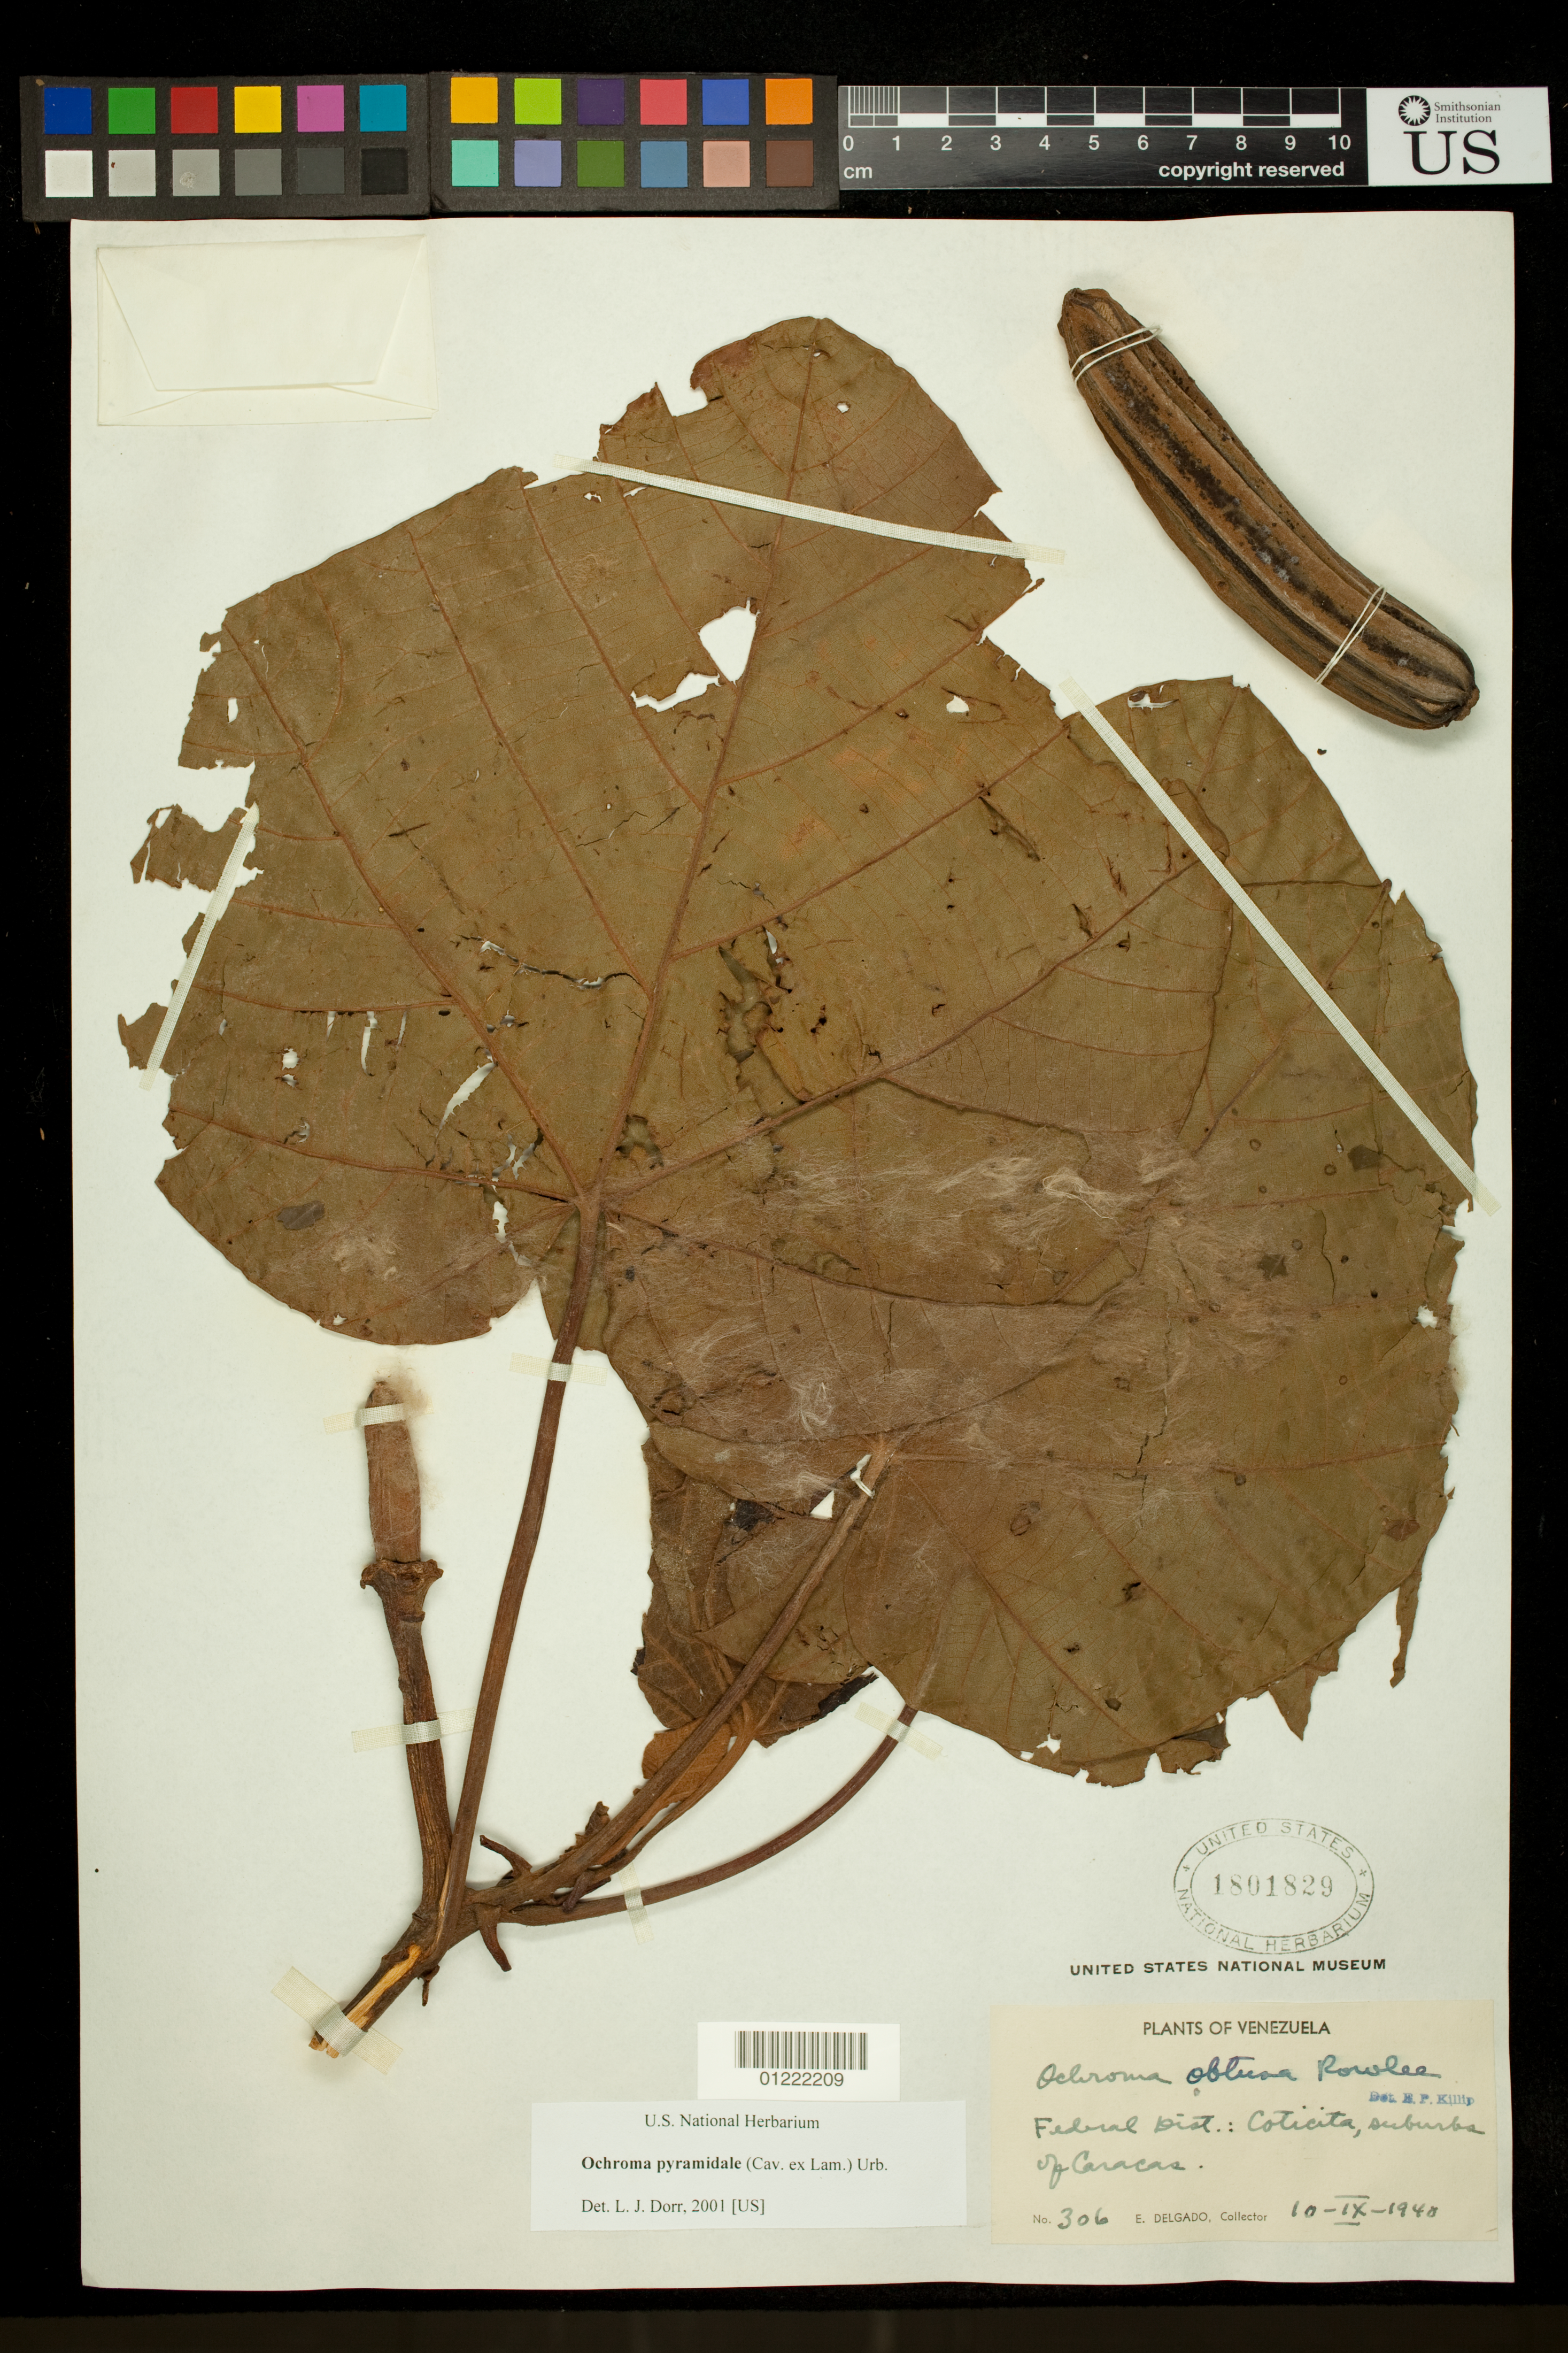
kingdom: Plantae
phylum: Tracheophyta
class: Magnoliopsida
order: Malvales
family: Malvaceae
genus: Ochroma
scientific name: Ochroma pyramidale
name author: (Cav. ex Lam.) Urb.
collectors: E. Delgado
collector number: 306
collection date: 1940-09-10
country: Venezuela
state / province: Distrito Federal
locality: Federal Dist.: Coticita, suburbs of Caracas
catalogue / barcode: US 1801829